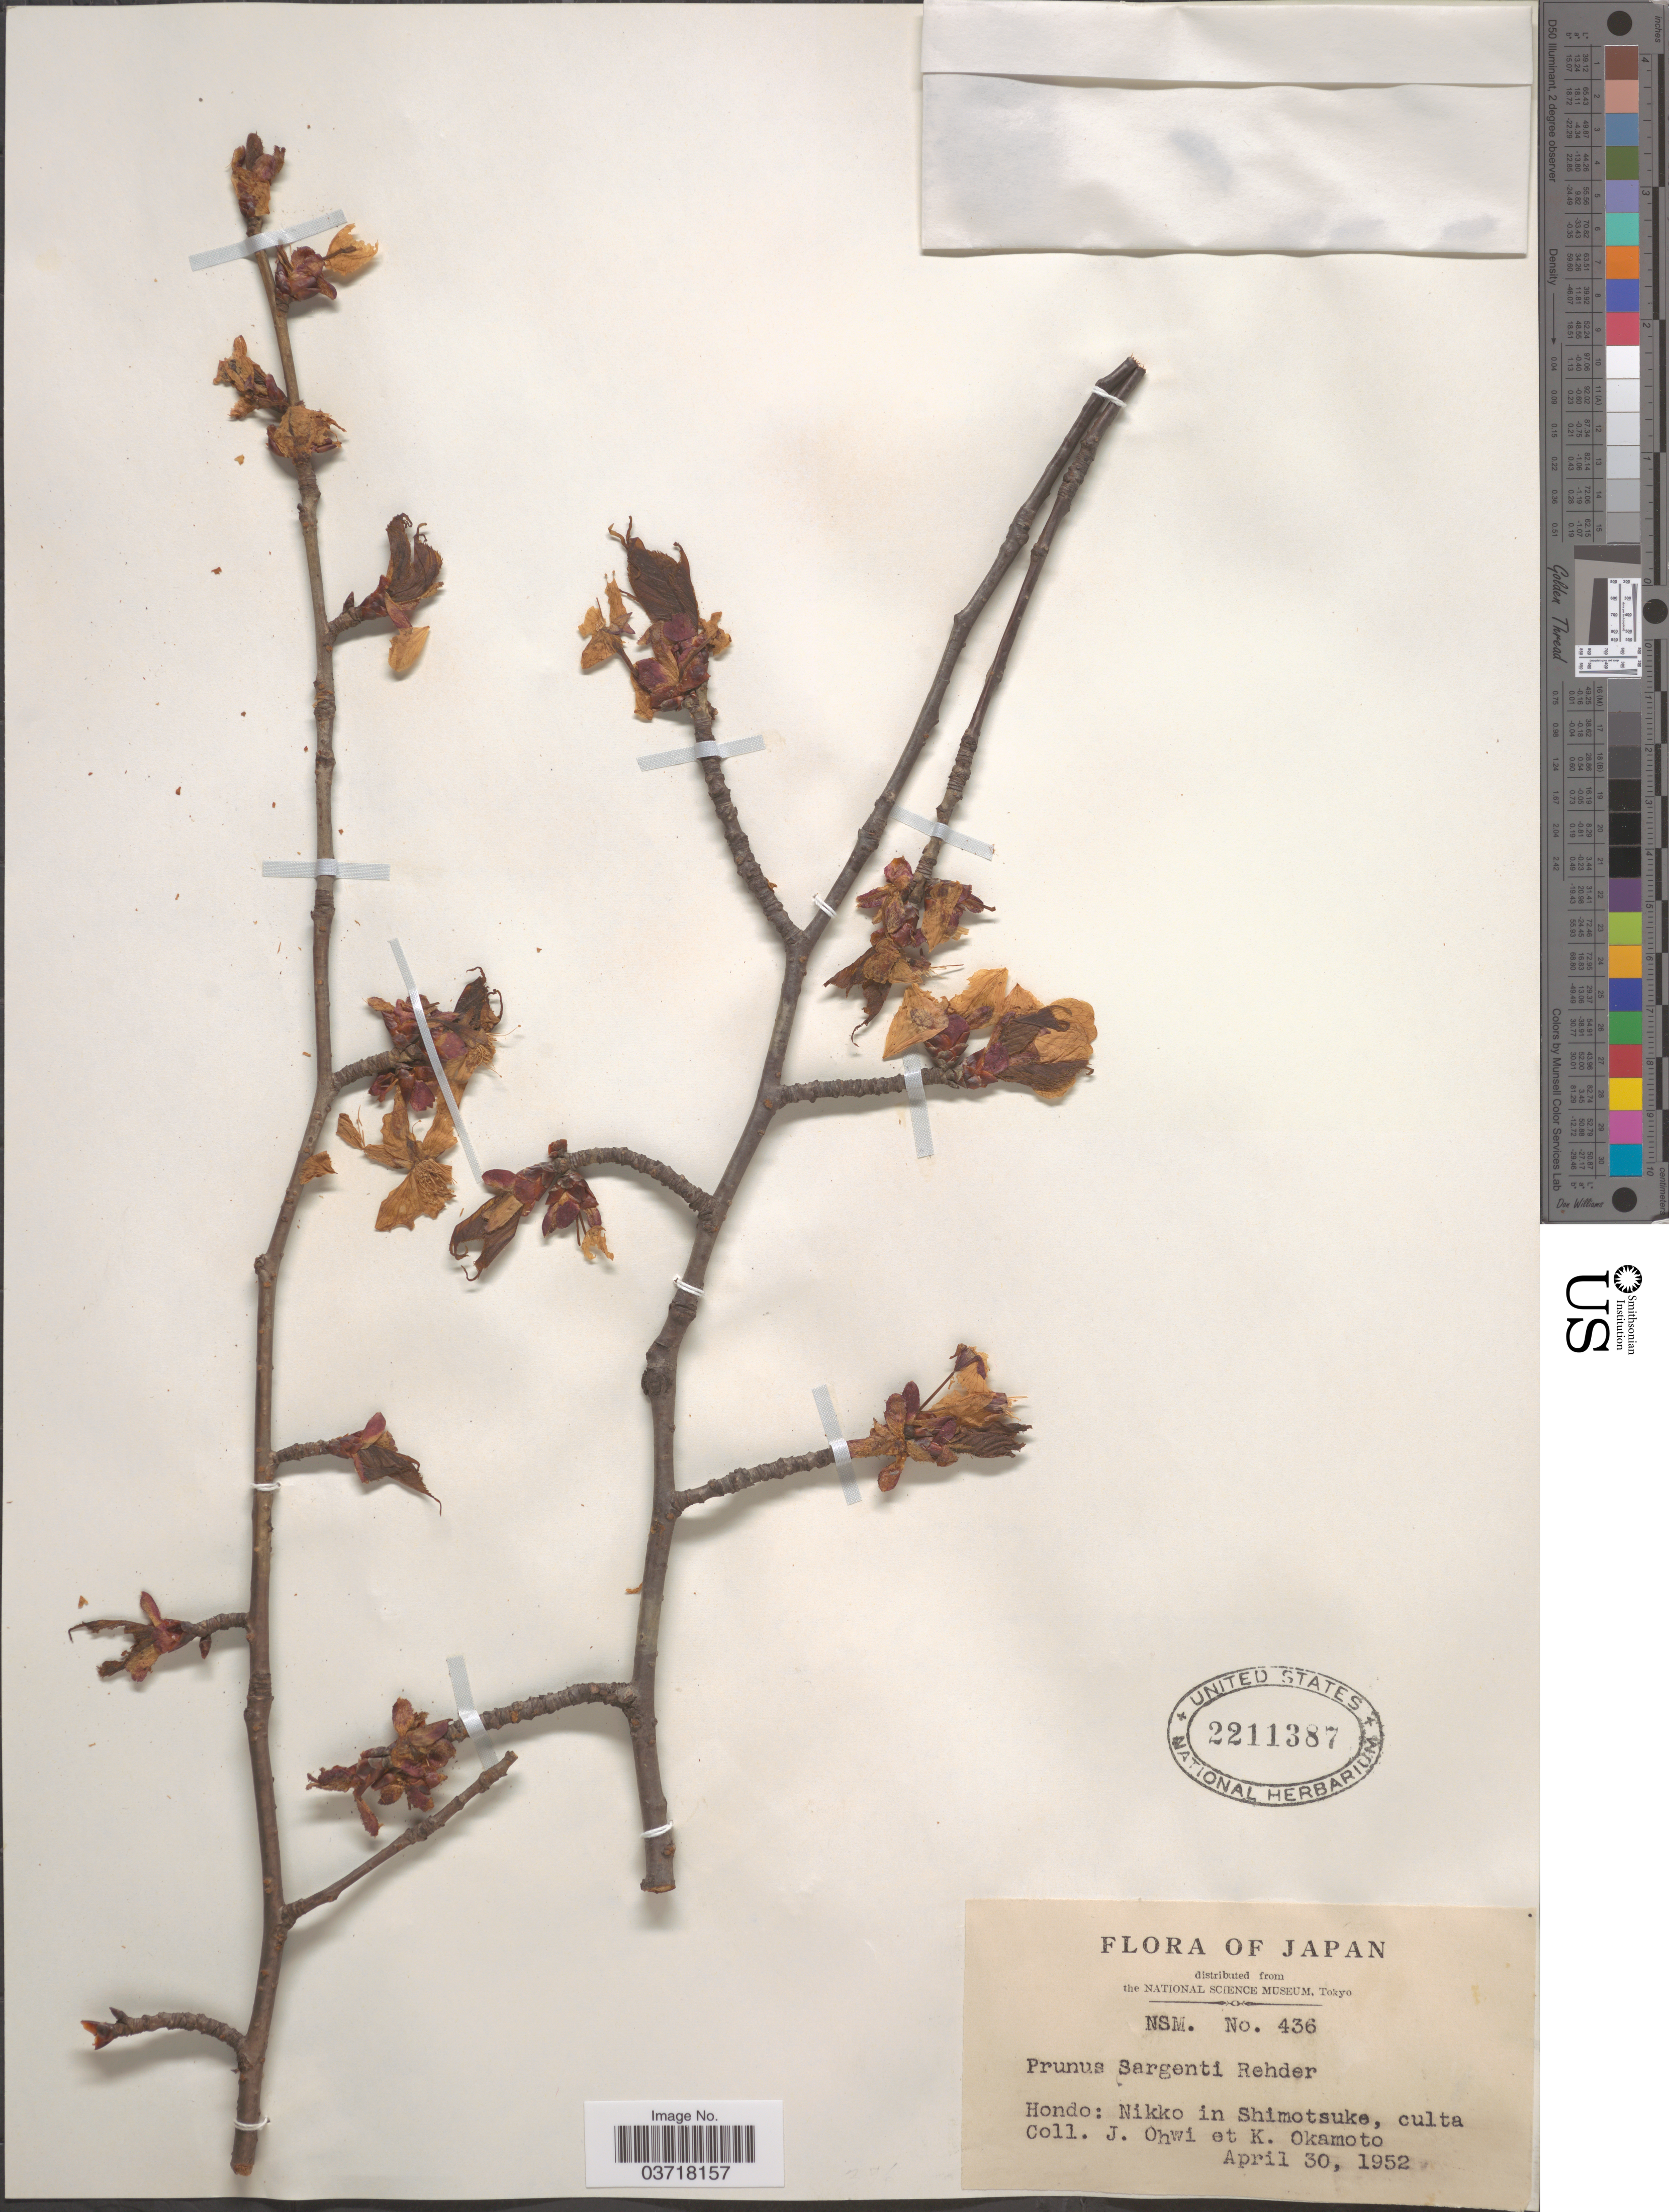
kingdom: Plantae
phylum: Tracheophyta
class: Magnoliopsida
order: Rosales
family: Rosaceae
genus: Prunus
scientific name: Prunus sargentii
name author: Rehder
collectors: J. Ohwi & K. Okamoto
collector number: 436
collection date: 1952-04-30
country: Japan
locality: Hondo: Nikko in Shimotsuke, culta.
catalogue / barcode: US 2211387